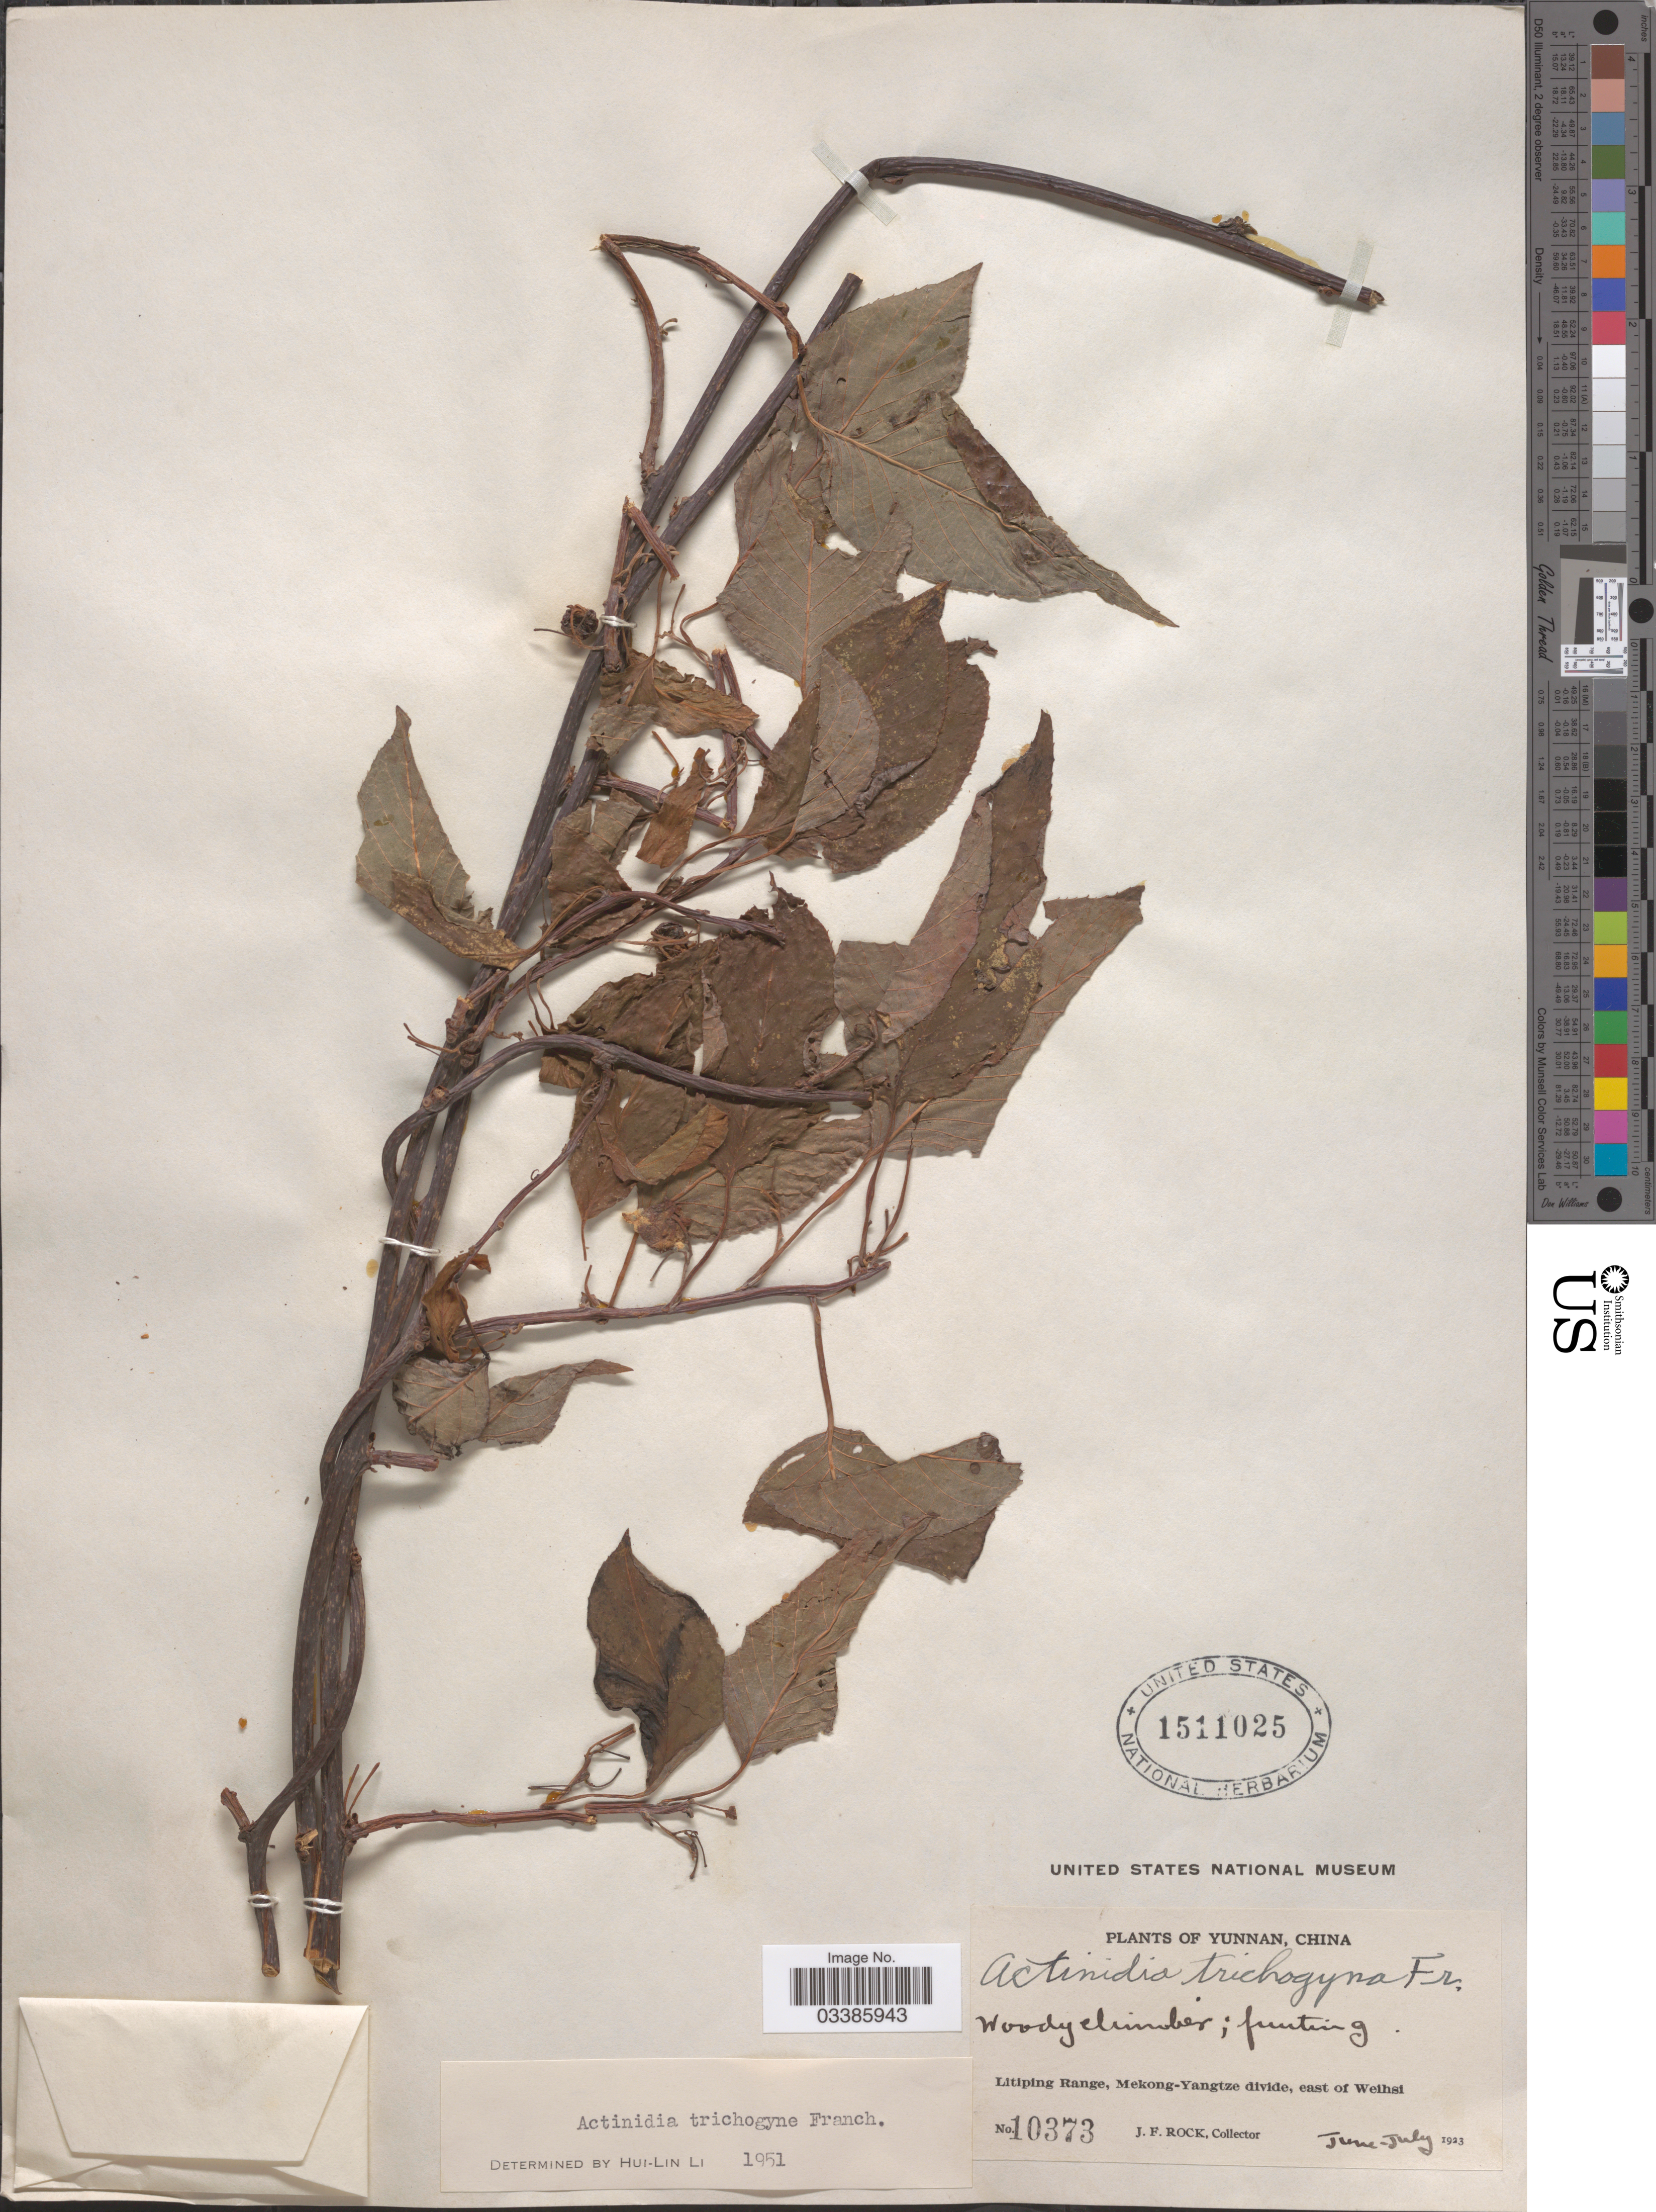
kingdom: Plantae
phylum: Tracheophyta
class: Magnoliopsida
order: Ericales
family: Actinidiaceae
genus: Actinidia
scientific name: Actinidia trichogyna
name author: Franch.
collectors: J. Rock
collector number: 10373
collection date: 1923-06/1923-07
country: China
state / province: Yunnan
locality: Litiping Range, Mekong-Yangtze divide, east of Weihsi.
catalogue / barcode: US 1511025